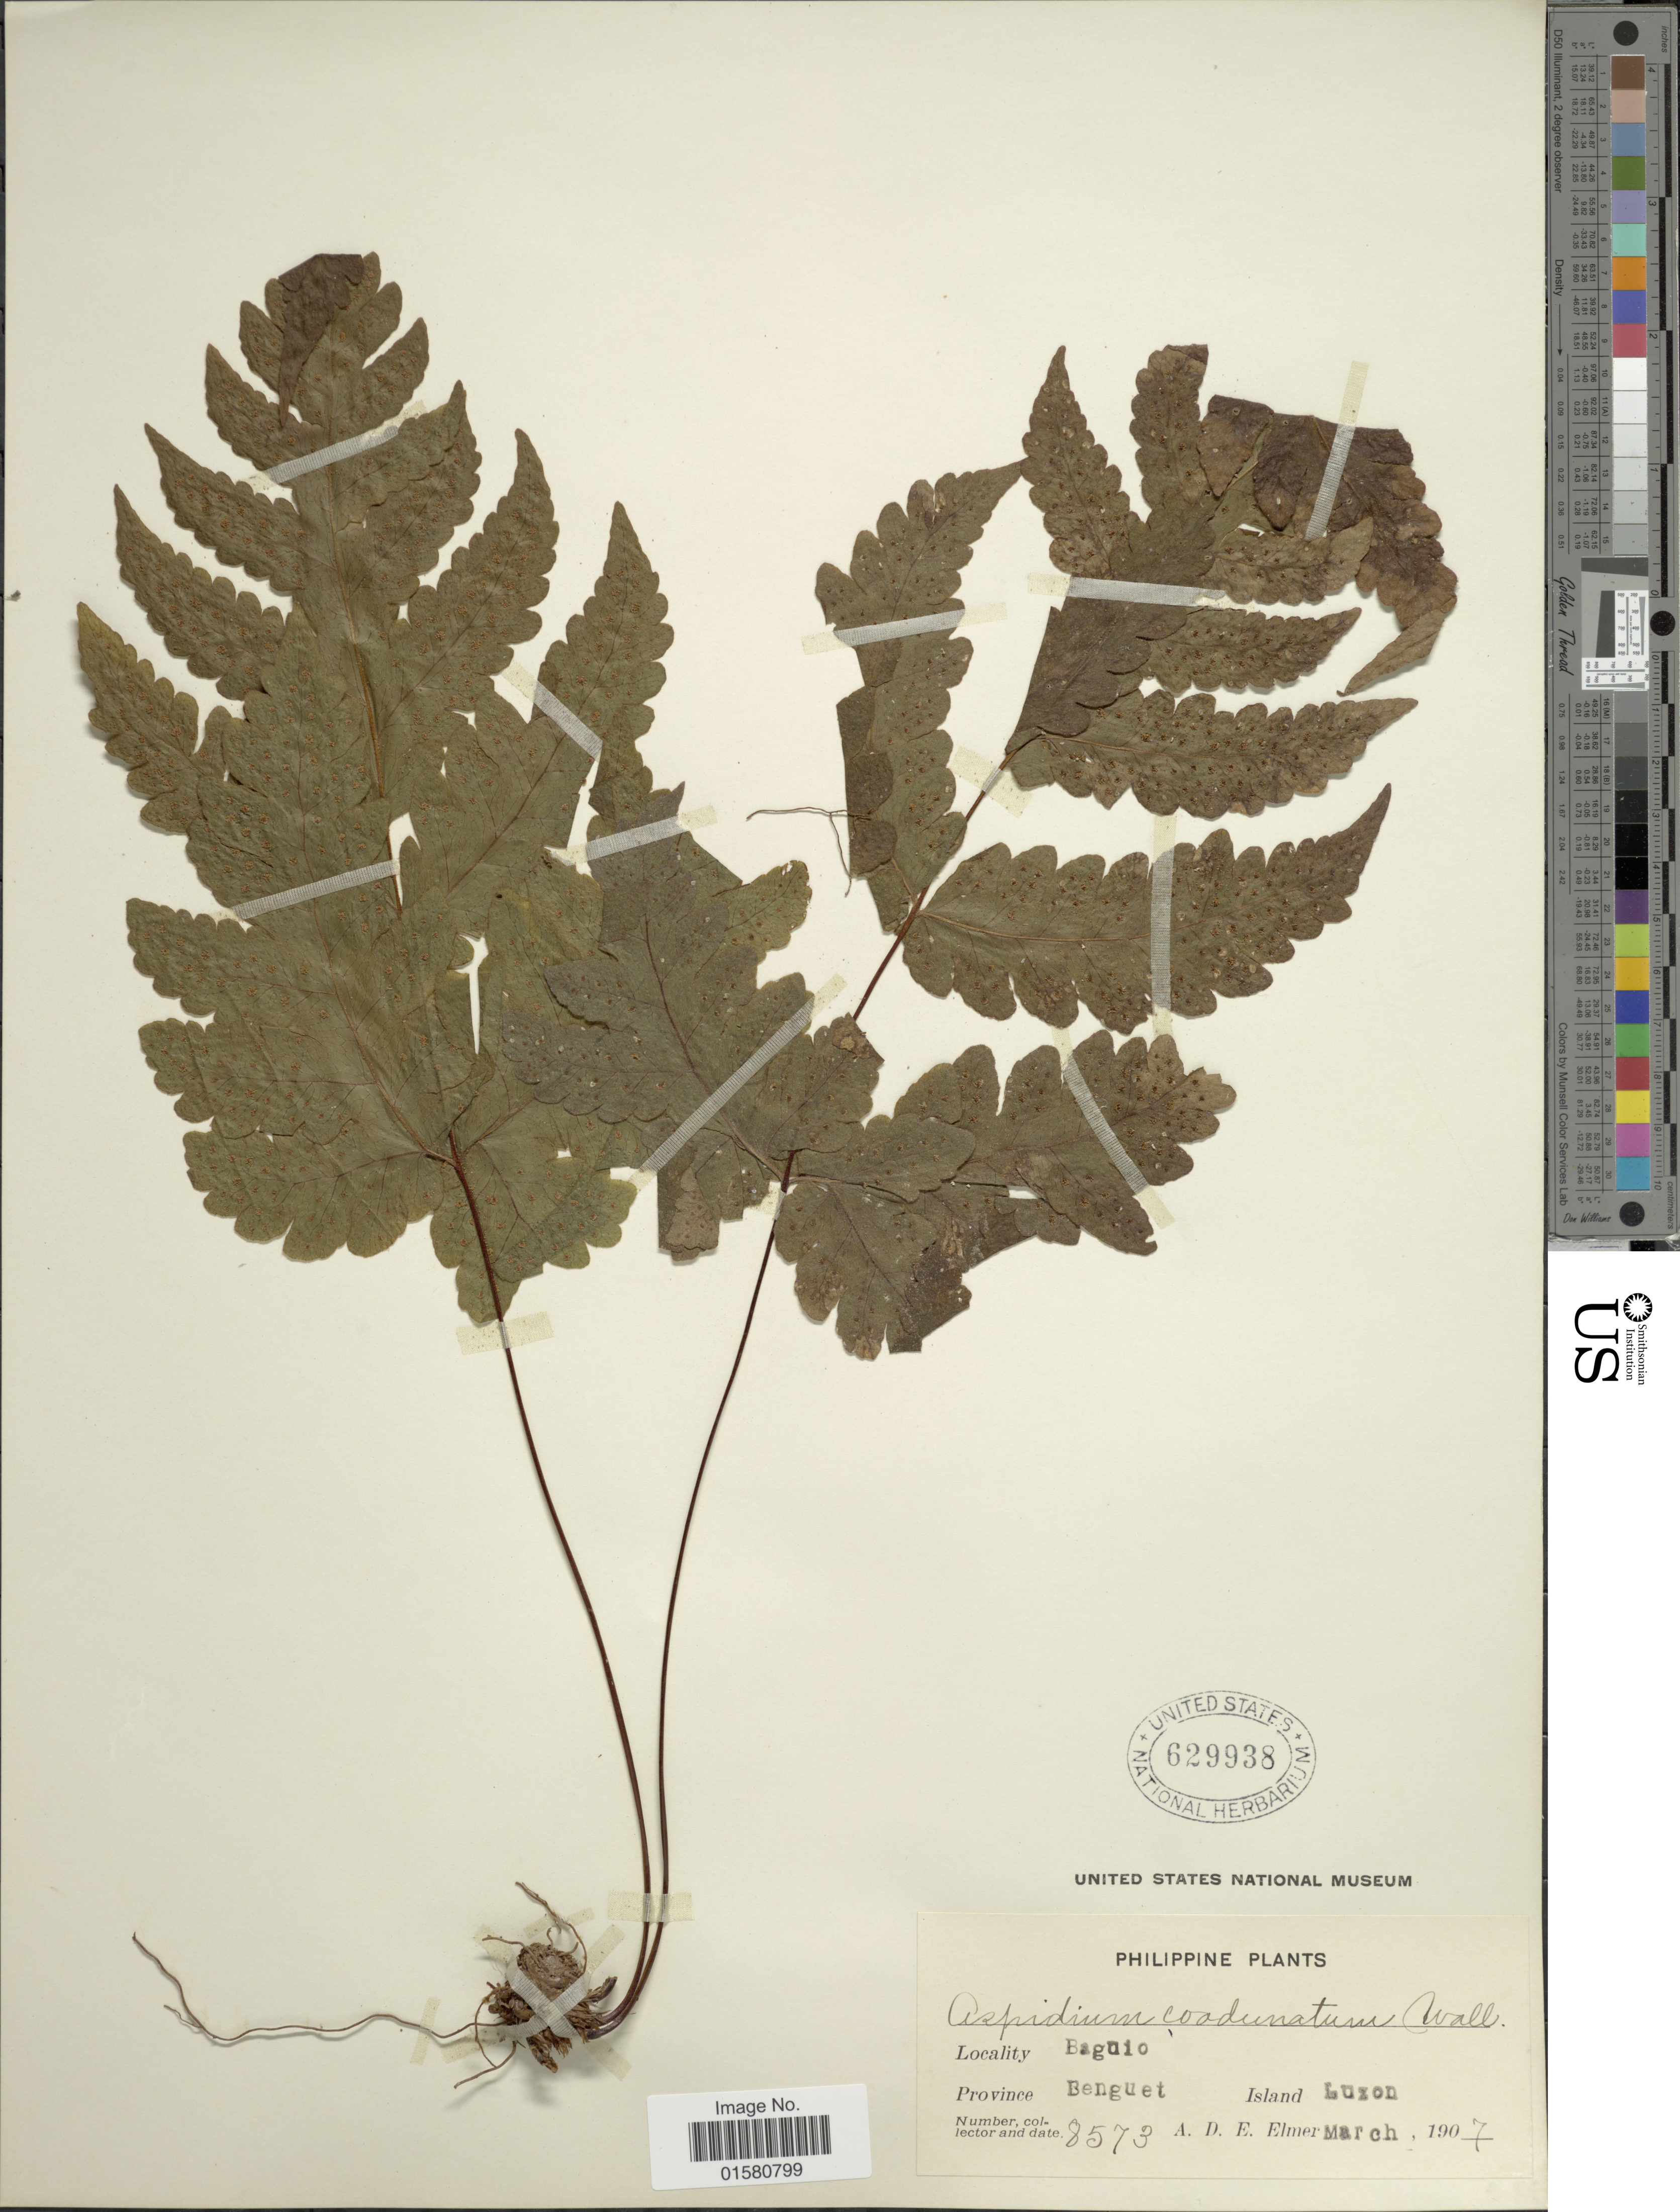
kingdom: Plantae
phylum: Tracheophyta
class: Polypodiopsida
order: Polypodiales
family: Tectariaceae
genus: Tectaria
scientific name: Tectaria christii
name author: Copel.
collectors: A. D. E. Elmer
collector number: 8573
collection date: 1907-03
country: Philippines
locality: Baguio, Benguet, Island Luzon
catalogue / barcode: US 629938